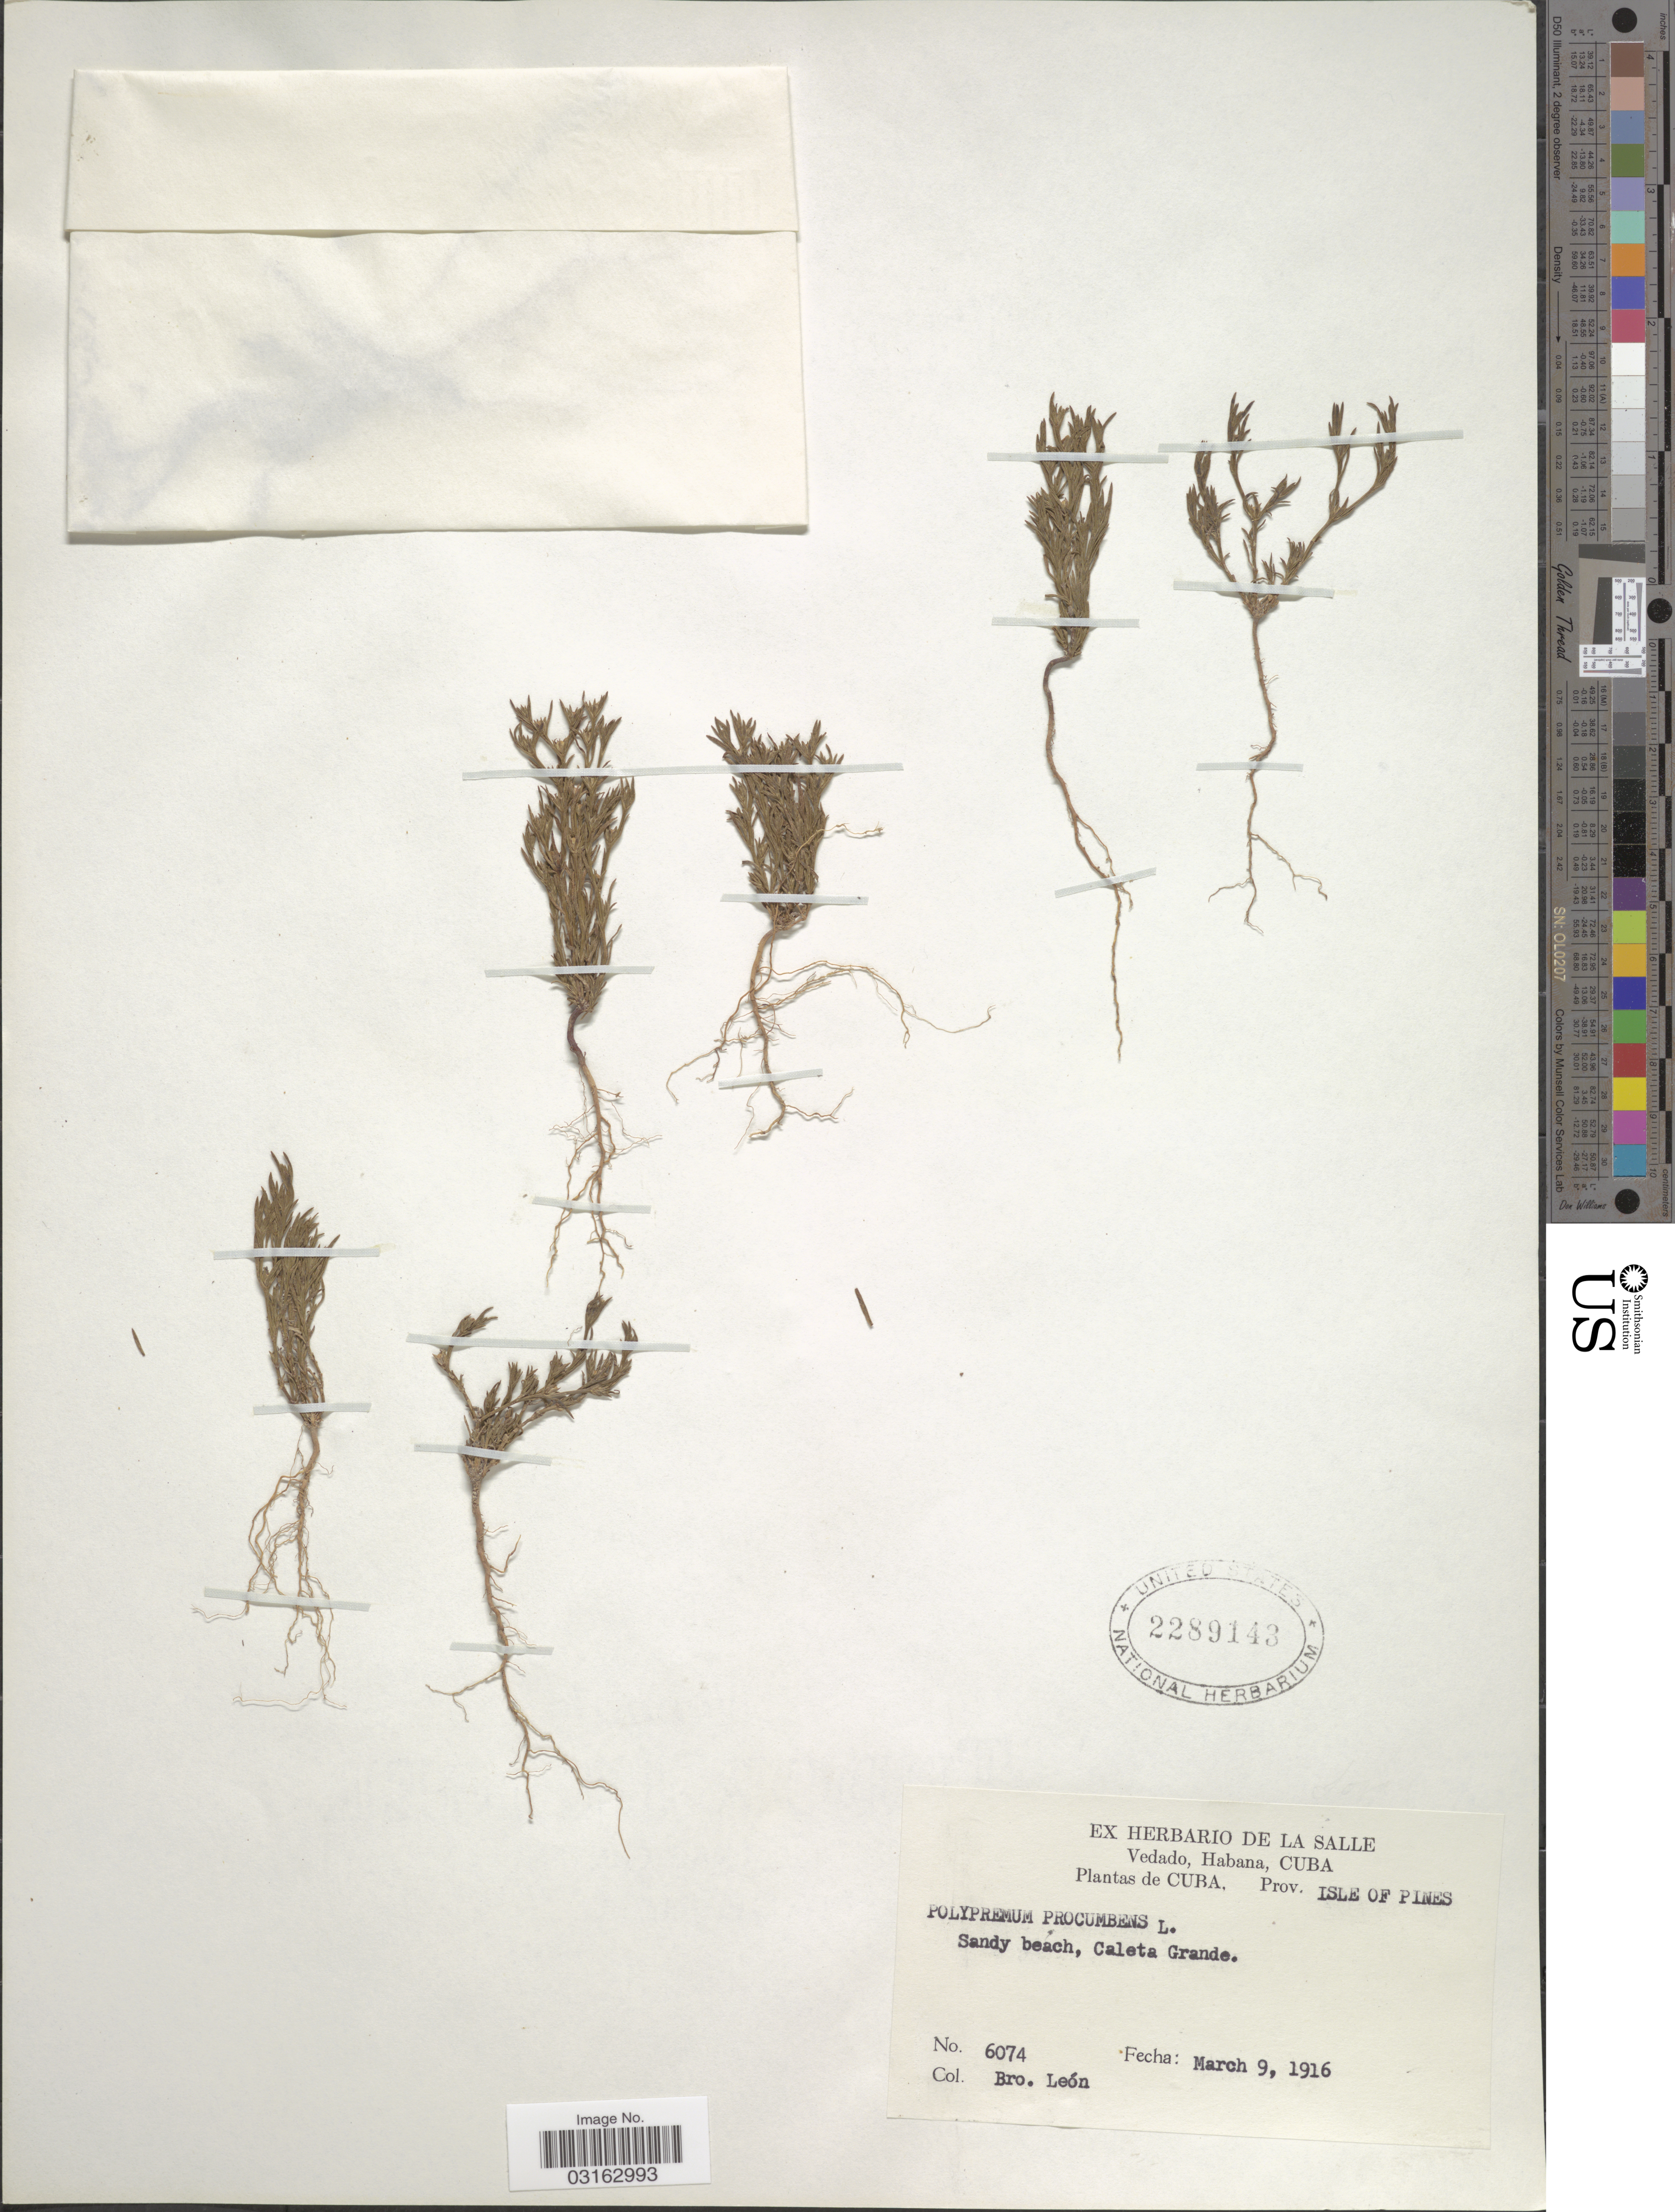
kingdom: Plantae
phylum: Tracheophyta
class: Magnoliopsida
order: Lamiales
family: Tetrachondraceae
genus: Polypremum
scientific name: Polypremum procumbens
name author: L.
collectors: Bro. León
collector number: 6074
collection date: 1916-03-09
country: Cuba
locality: Prov. Isle of Pines, Sandy beach, Caleta Grande.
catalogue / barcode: US 2289143